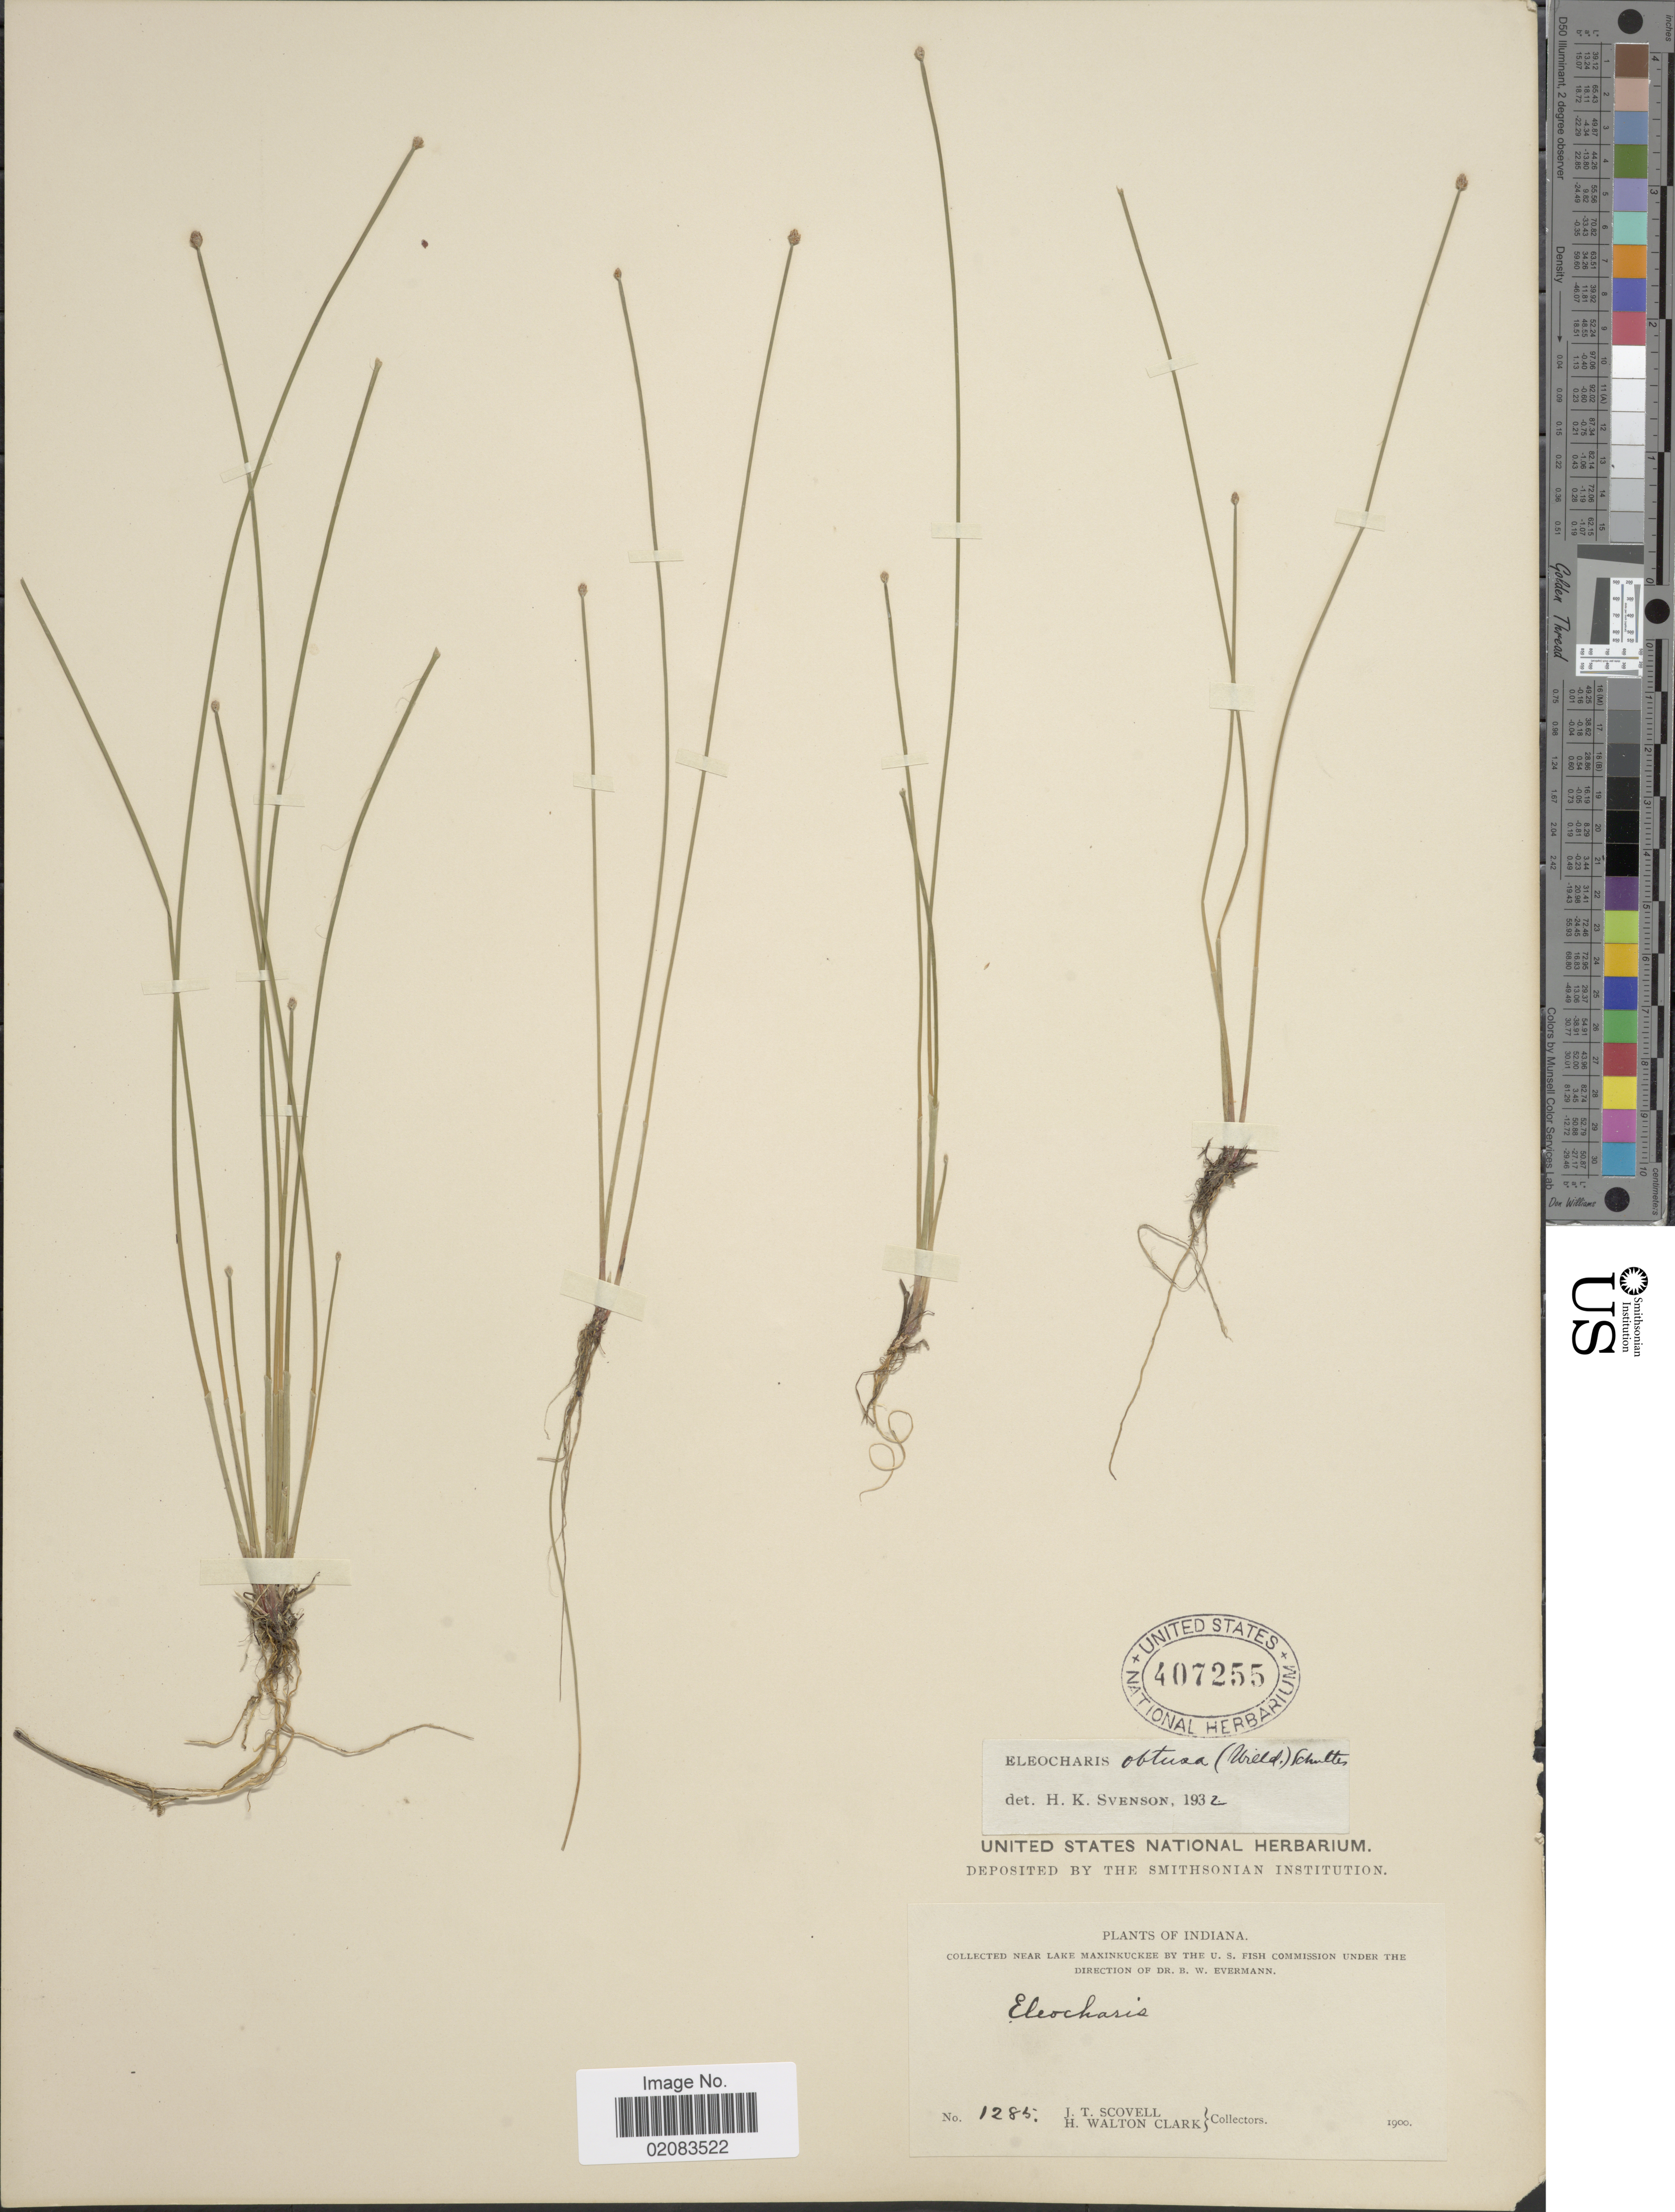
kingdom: Plantae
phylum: Tracheophyta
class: Liliopsida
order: Poales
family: Cyperaceae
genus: Eleocharis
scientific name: Eleocharis obtusa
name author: (Willd.) Schult.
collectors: J. T. Scovell & H. W. Clark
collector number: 1285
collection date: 1900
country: United States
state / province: Indiana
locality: Near Lake Maxinkuckee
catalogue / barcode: US 407255